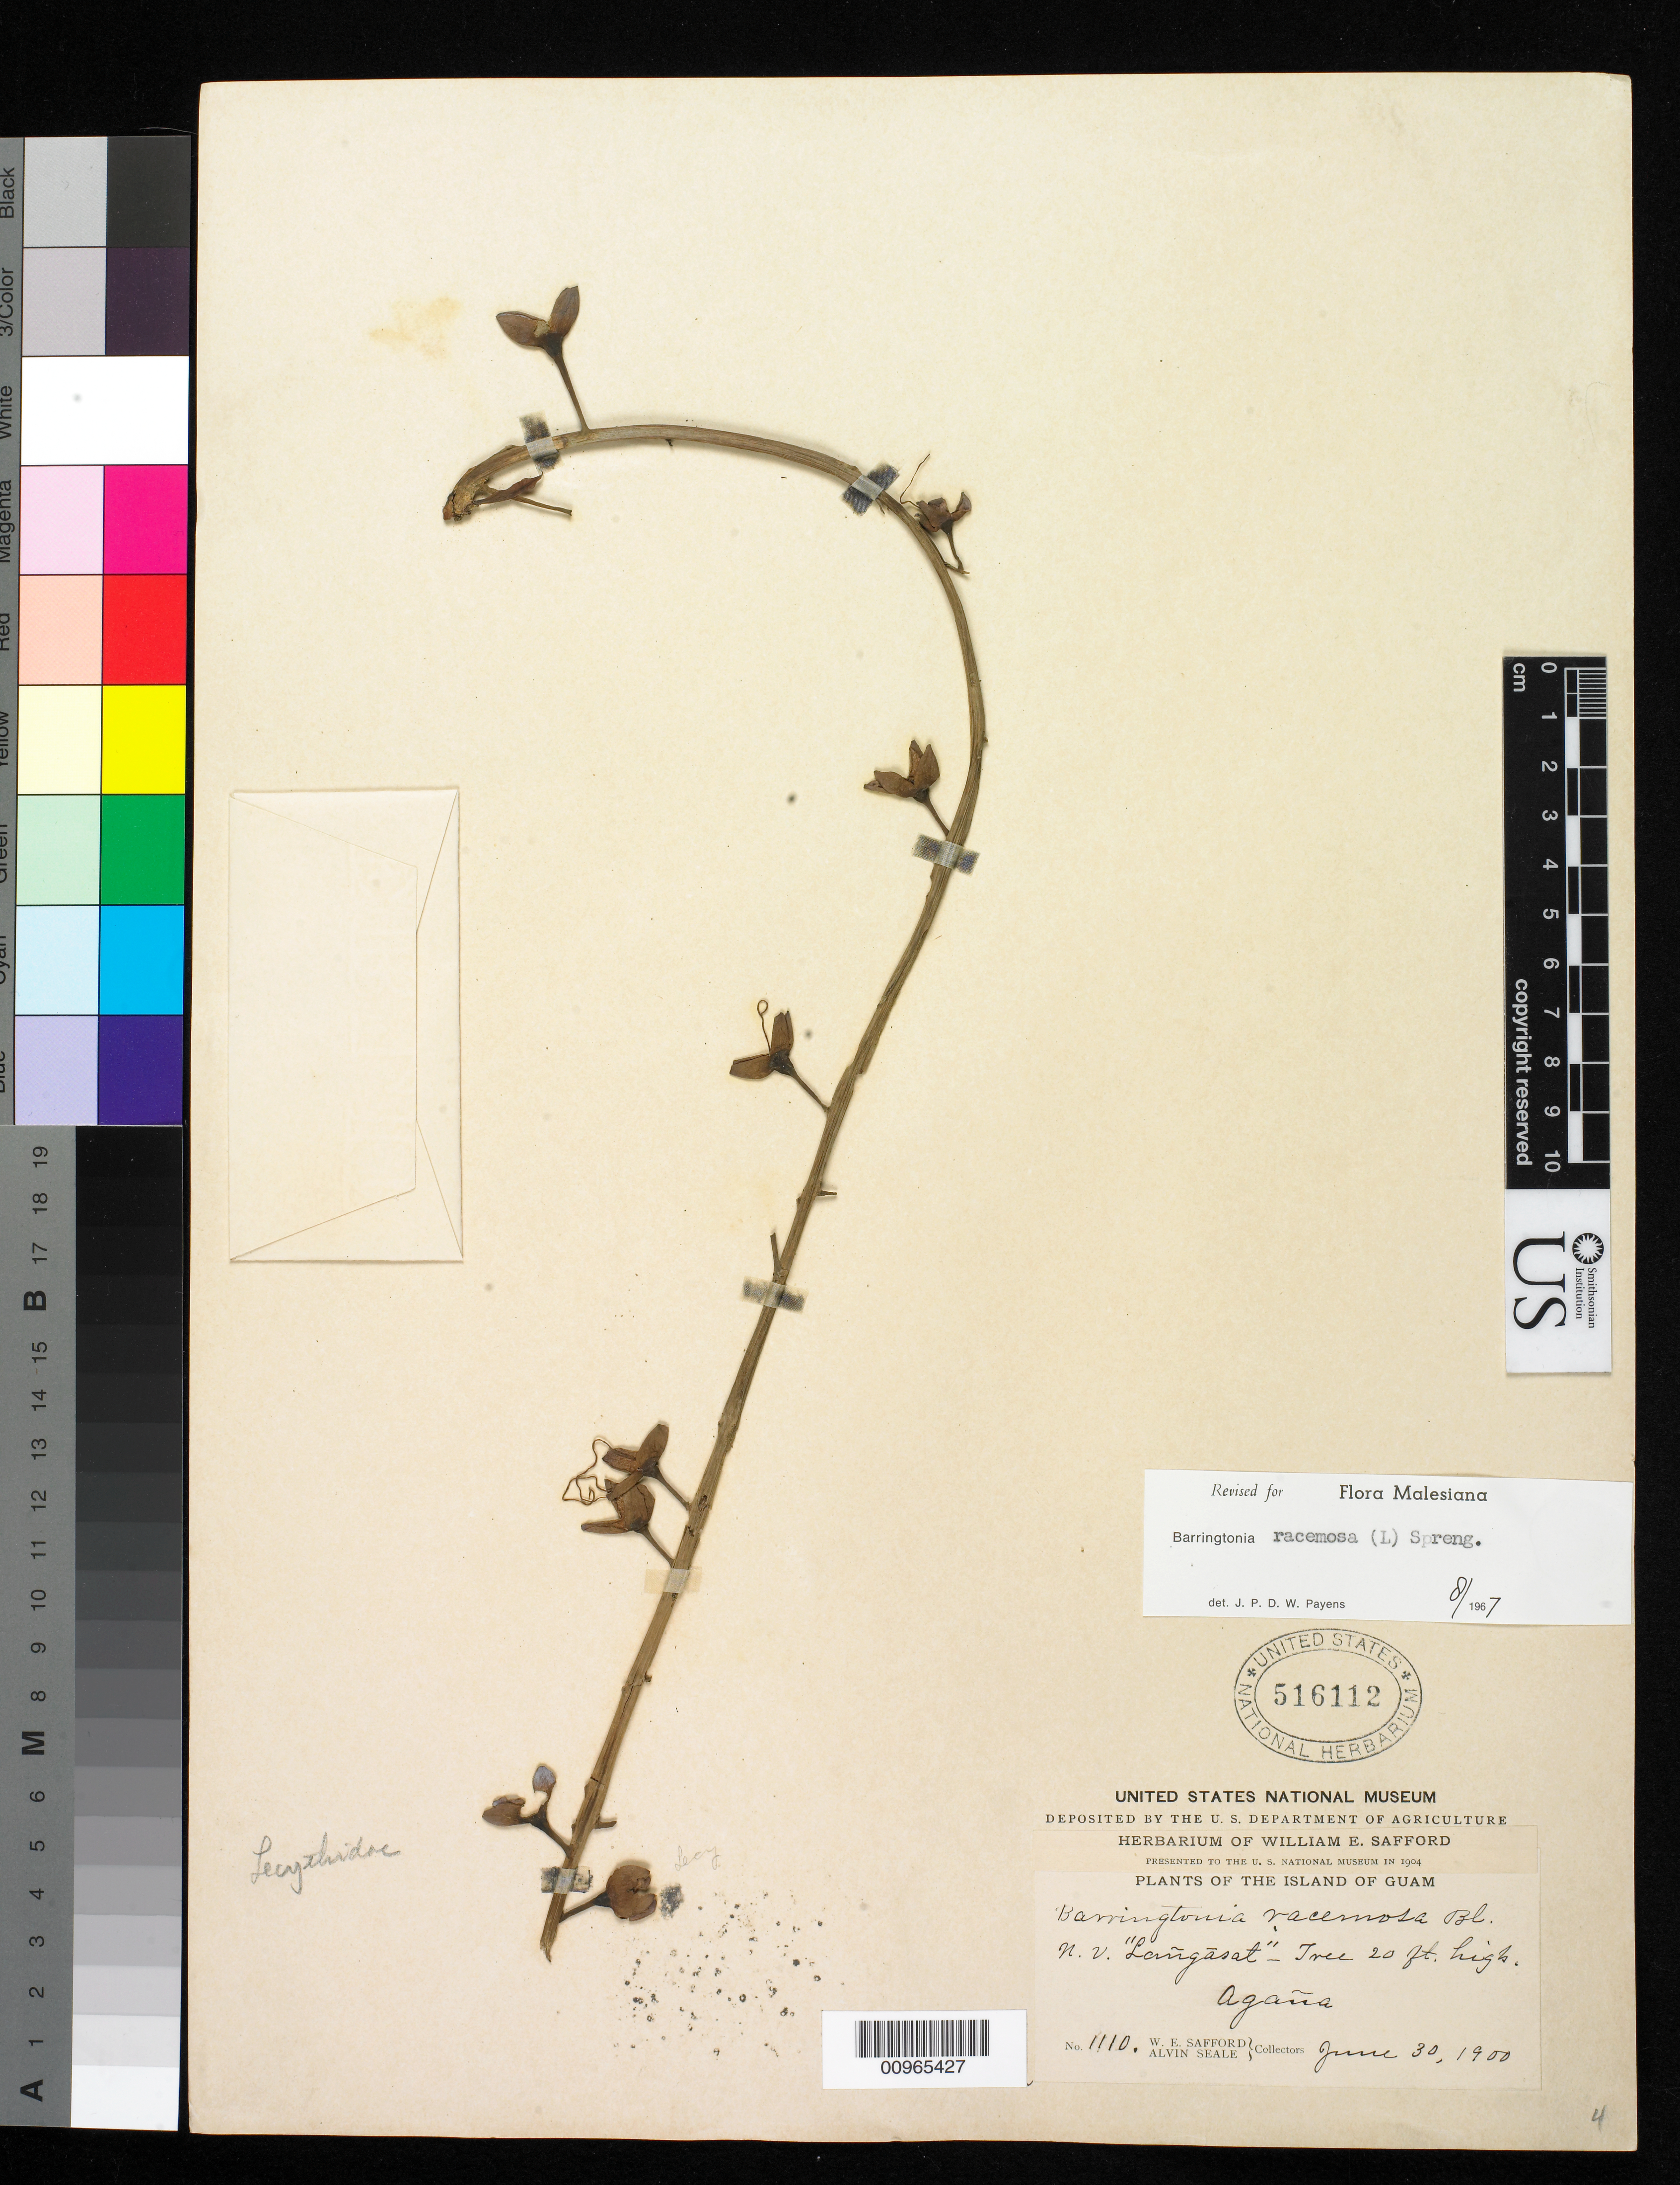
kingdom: Plantae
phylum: Tracheophyta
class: Magnoliopsida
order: Ericales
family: Lecythidaceae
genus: Barringtonia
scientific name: Barringtonia racemosa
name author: (L.) Spreng.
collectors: W. E. Safford & A. Seale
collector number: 1110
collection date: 1900-06-30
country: Guam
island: Guam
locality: Agana (Hagatna)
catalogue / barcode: US 516112